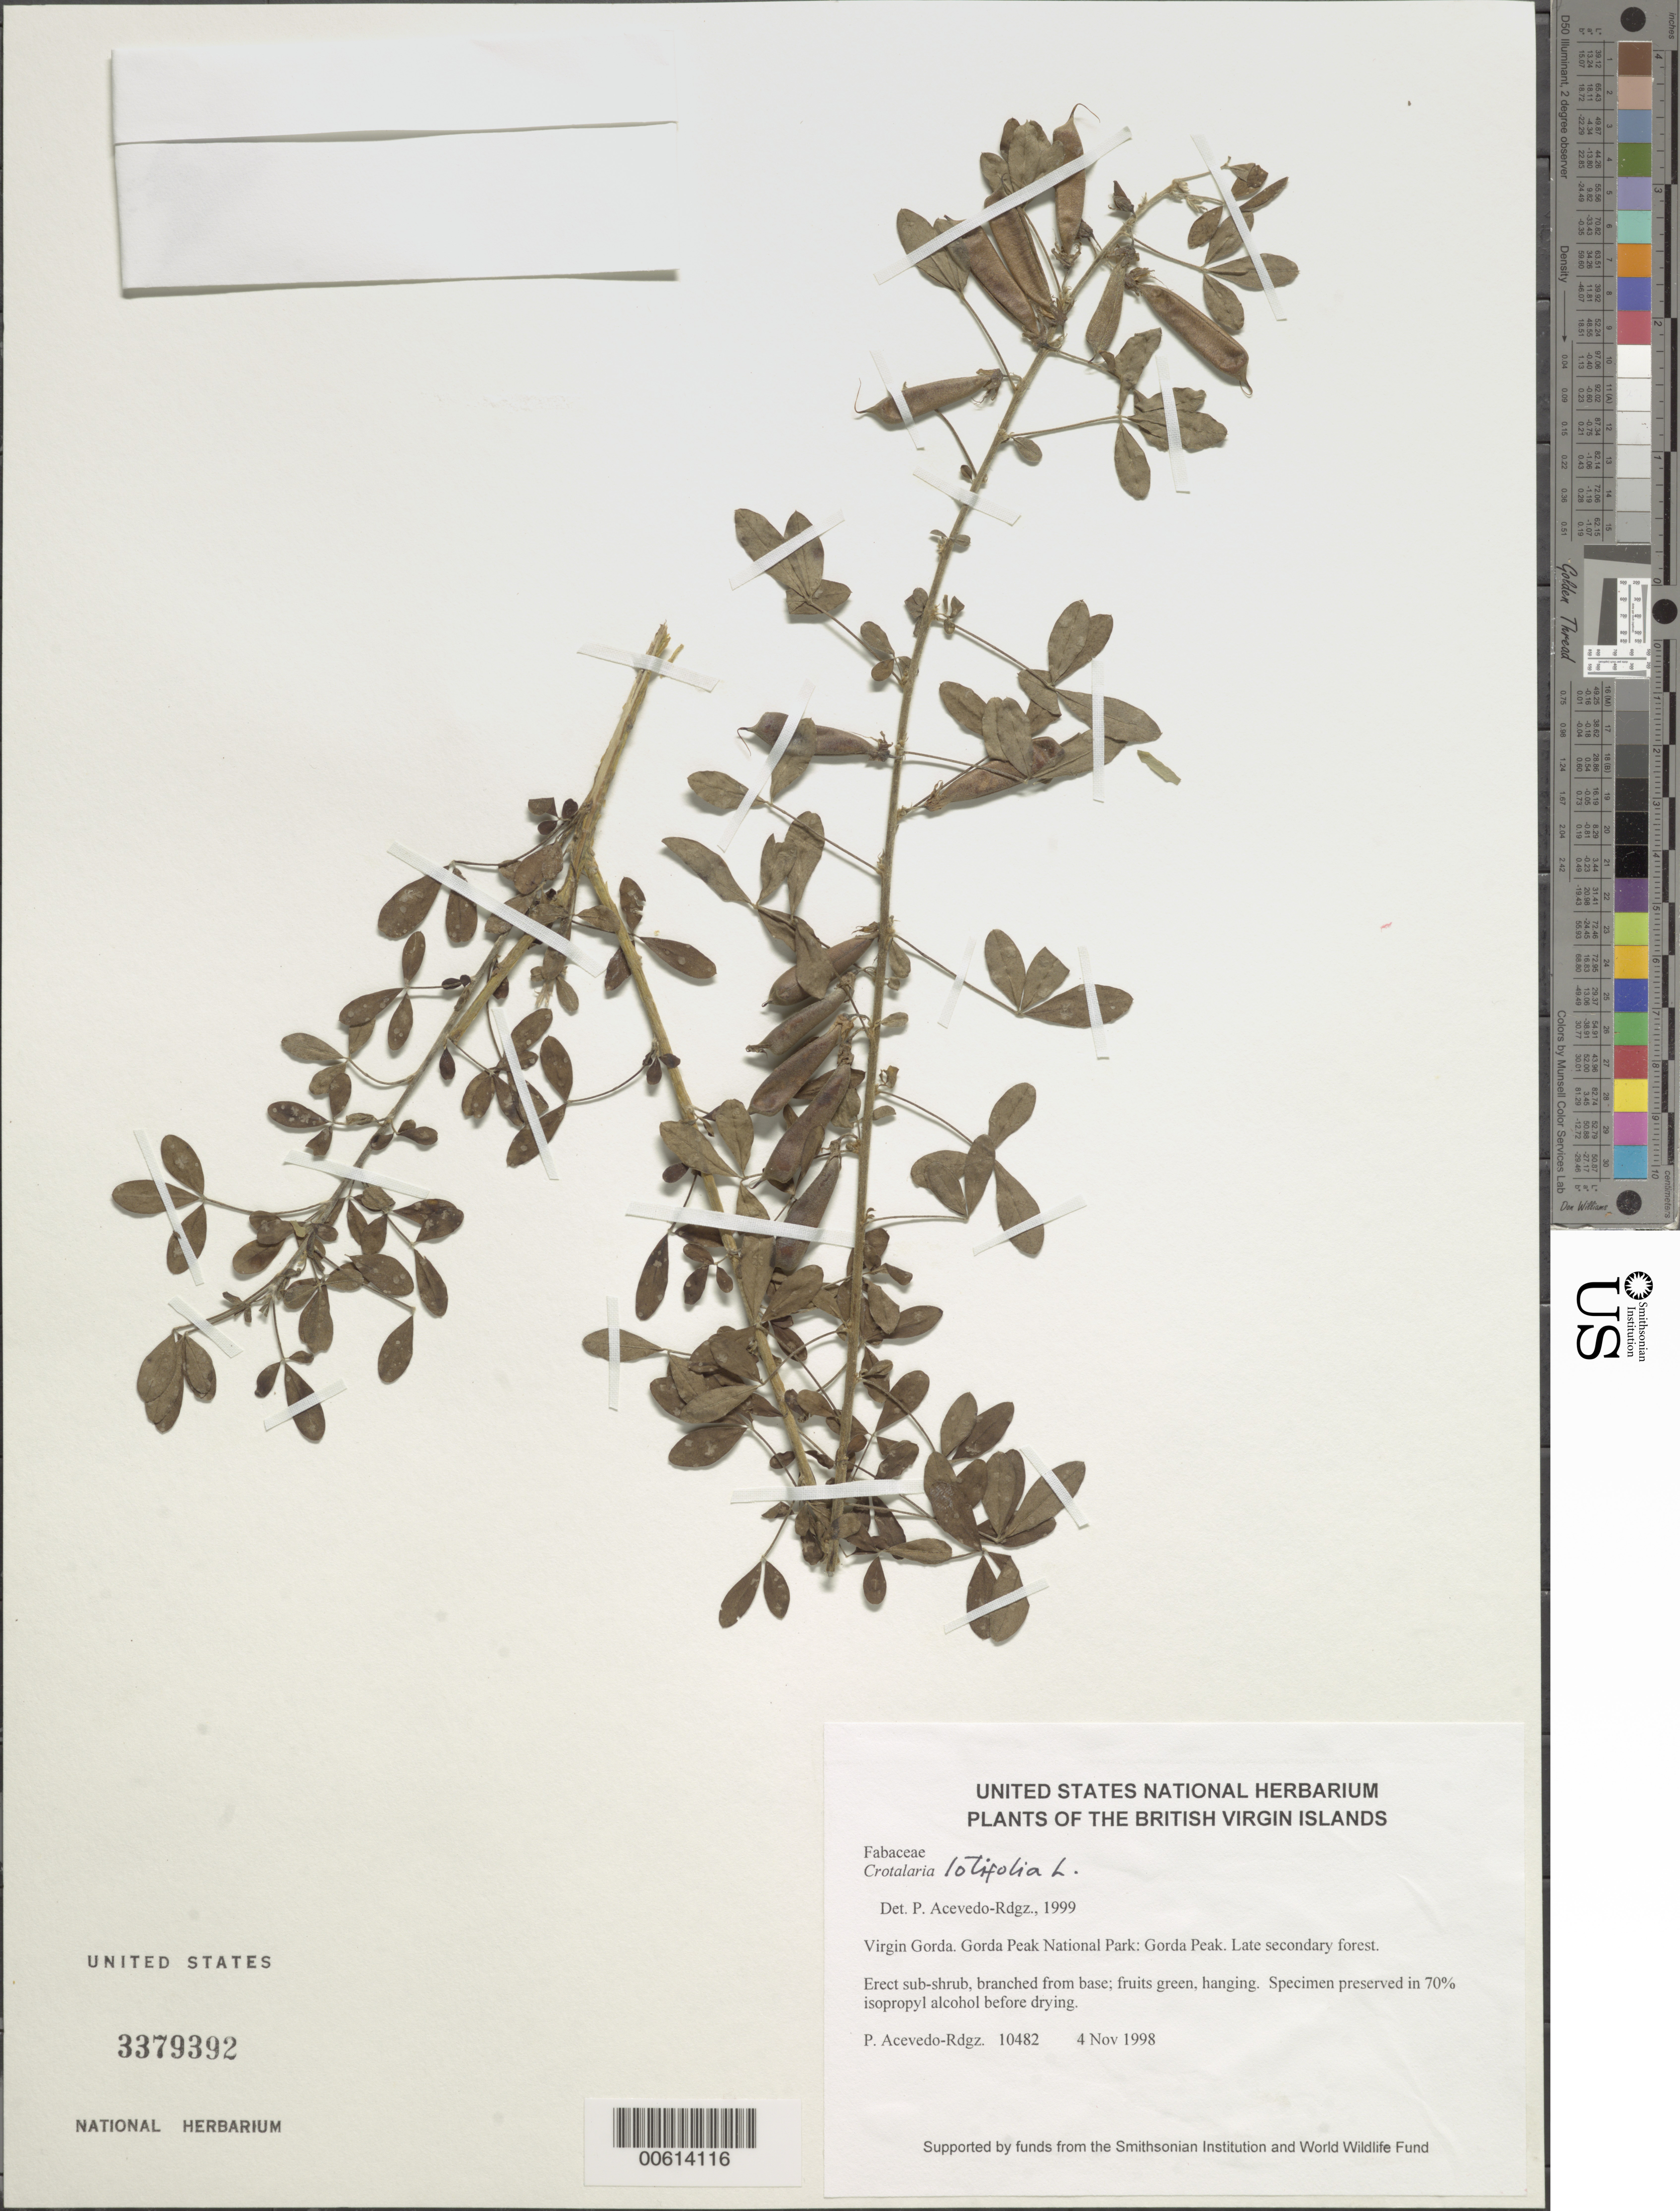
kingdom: Plantae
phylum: Tracheophyta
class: Magnoliopsida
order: Fabales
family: Fabaceae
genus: Crotalaria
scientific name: Crotalaria latifolia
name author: L.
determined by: Acevedo-Rodríguez, P., (BOT), Smithsonian Institution - National Museum of Natural History (UNITED STATES)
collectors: P. Acevedo-Rodr.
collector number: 10482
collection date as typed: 04 Nov 1998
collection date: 1998-11-04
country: British Virgin Islands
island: Virgin Gorda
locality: Gorda Peak National Park: Gorda Peak.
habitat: Late secondary forest.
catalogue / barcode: US 3379392